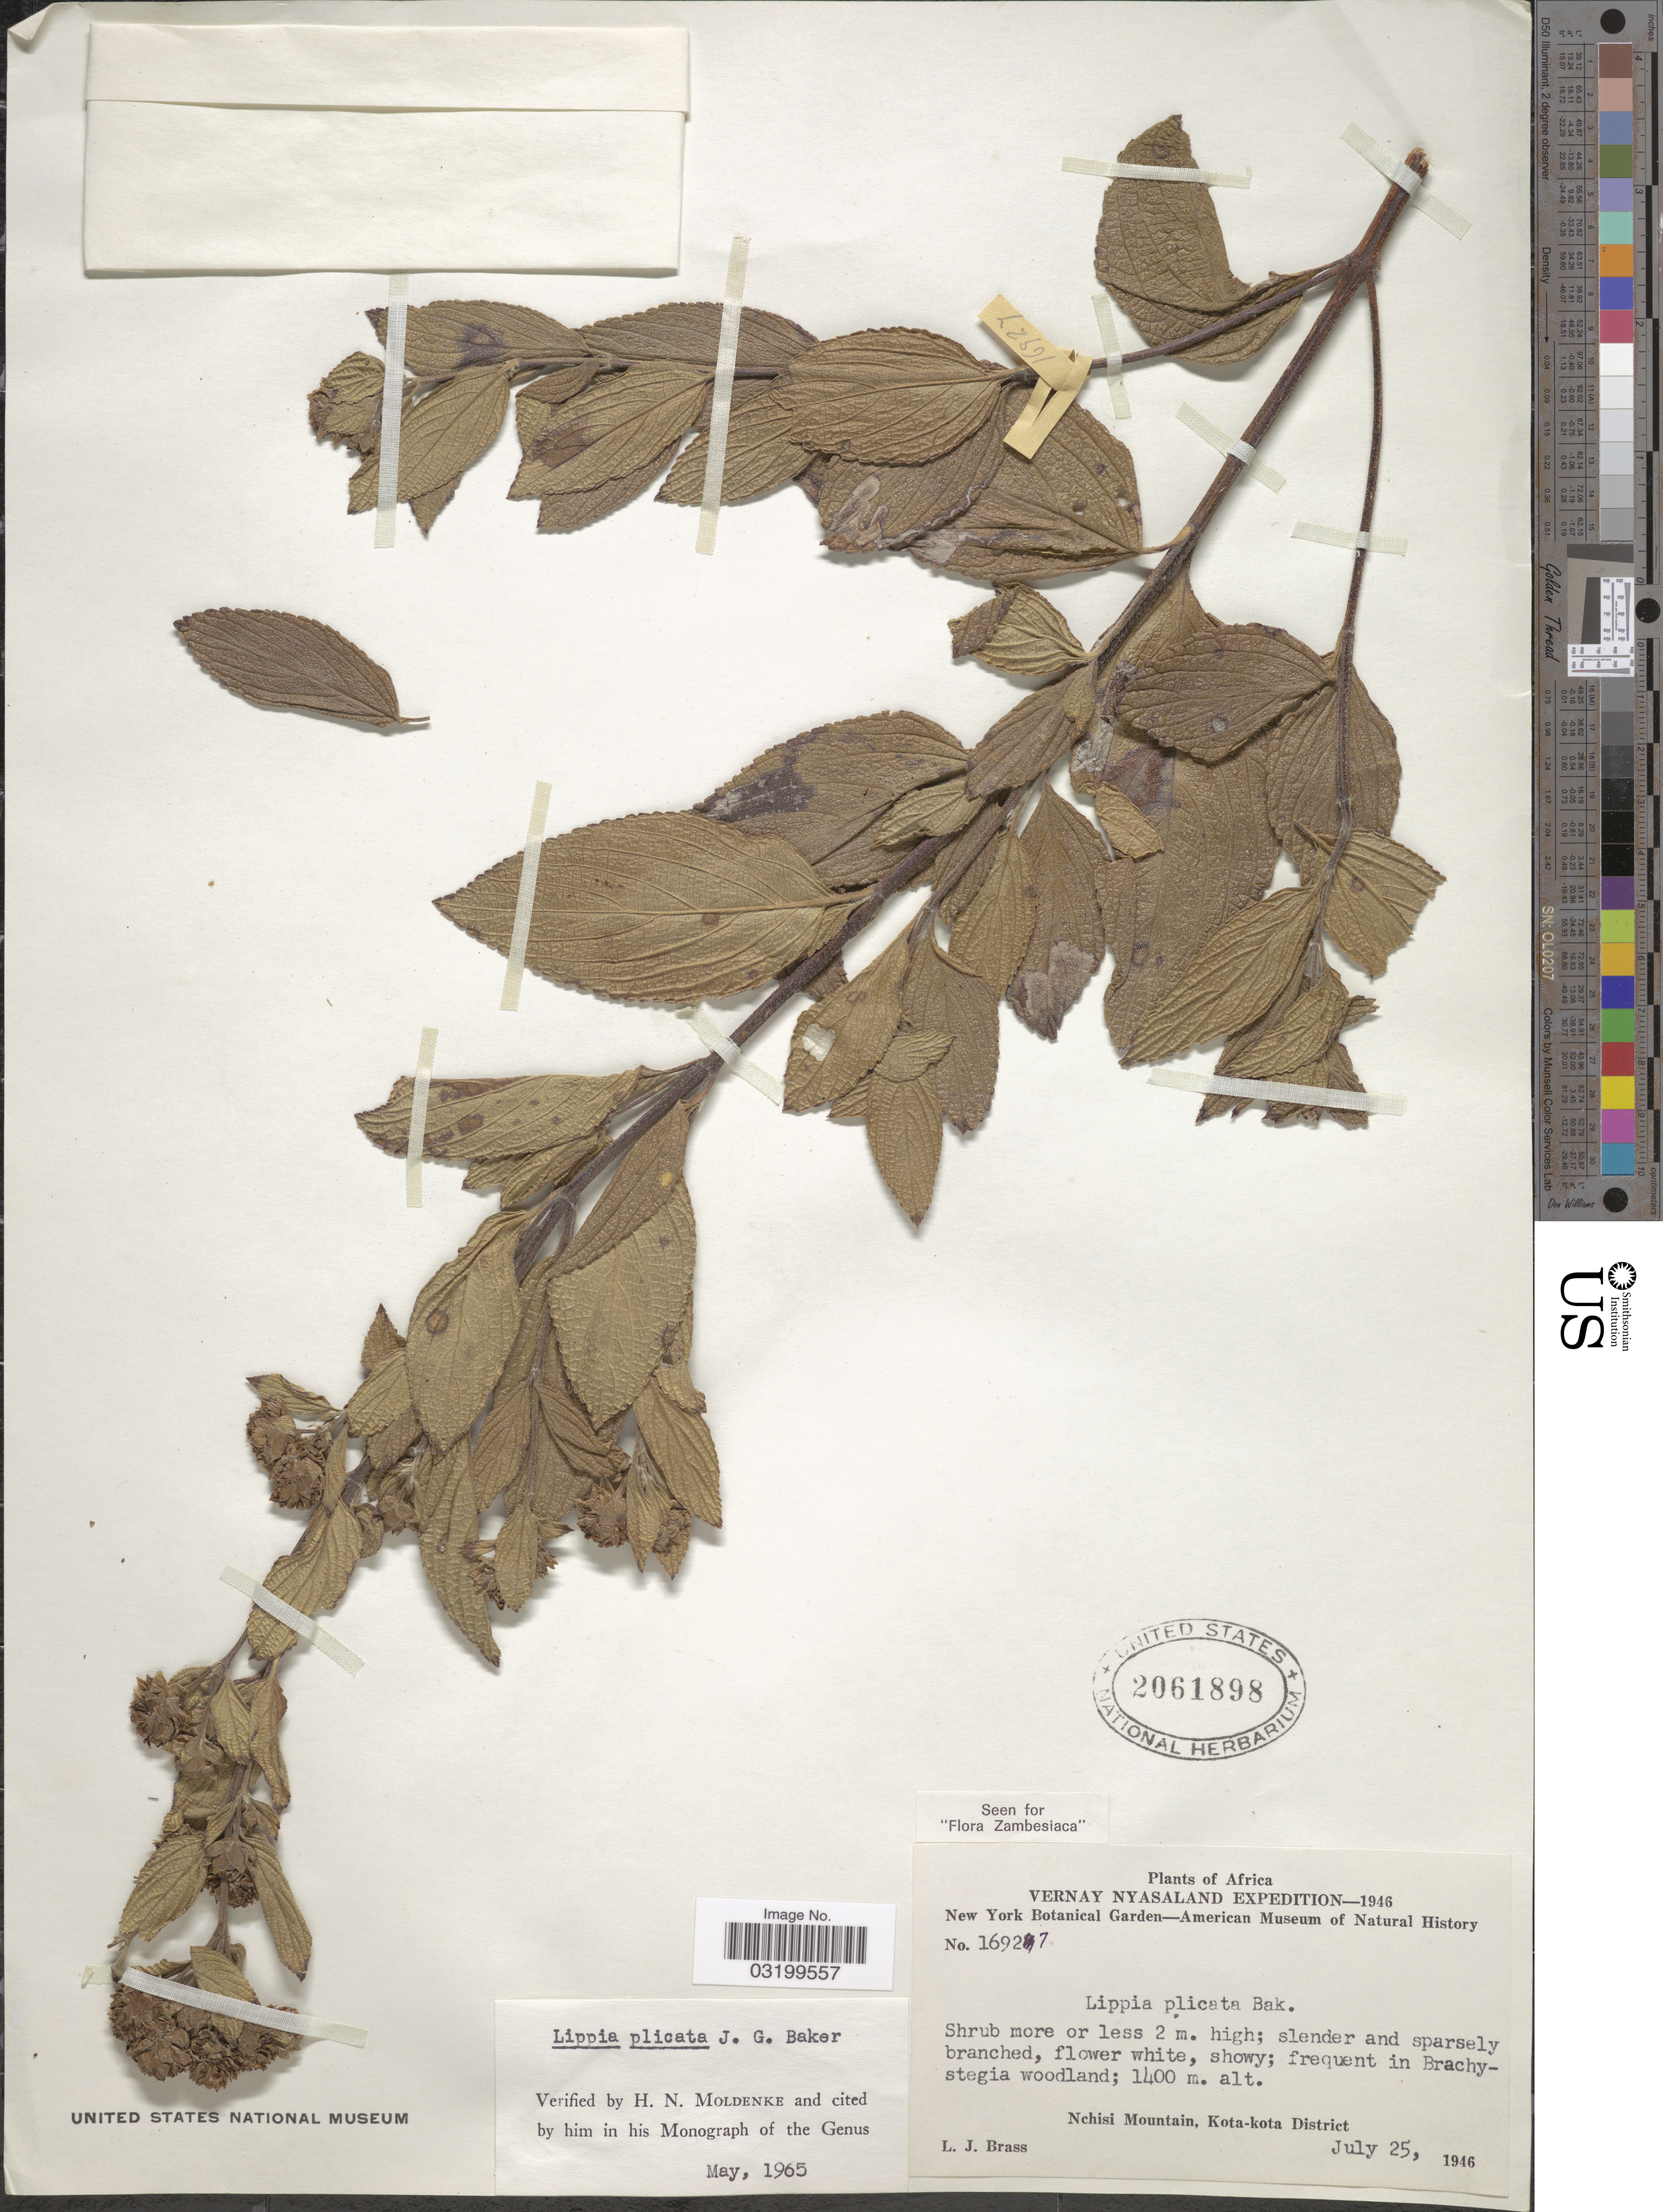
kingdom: Plantae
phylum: Tracheophyta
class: Magnoliopsida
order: Lamiales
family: Verbenaceae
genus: Lippia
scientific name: Lippia plicata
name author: Baker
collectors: L. J. Brass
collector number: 16927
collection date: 1946-07-25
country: Malawi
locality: Vernay Nyasaland. Nchisi Mountain, Kota-kota District.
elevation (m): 1400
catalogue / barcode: US 2061898